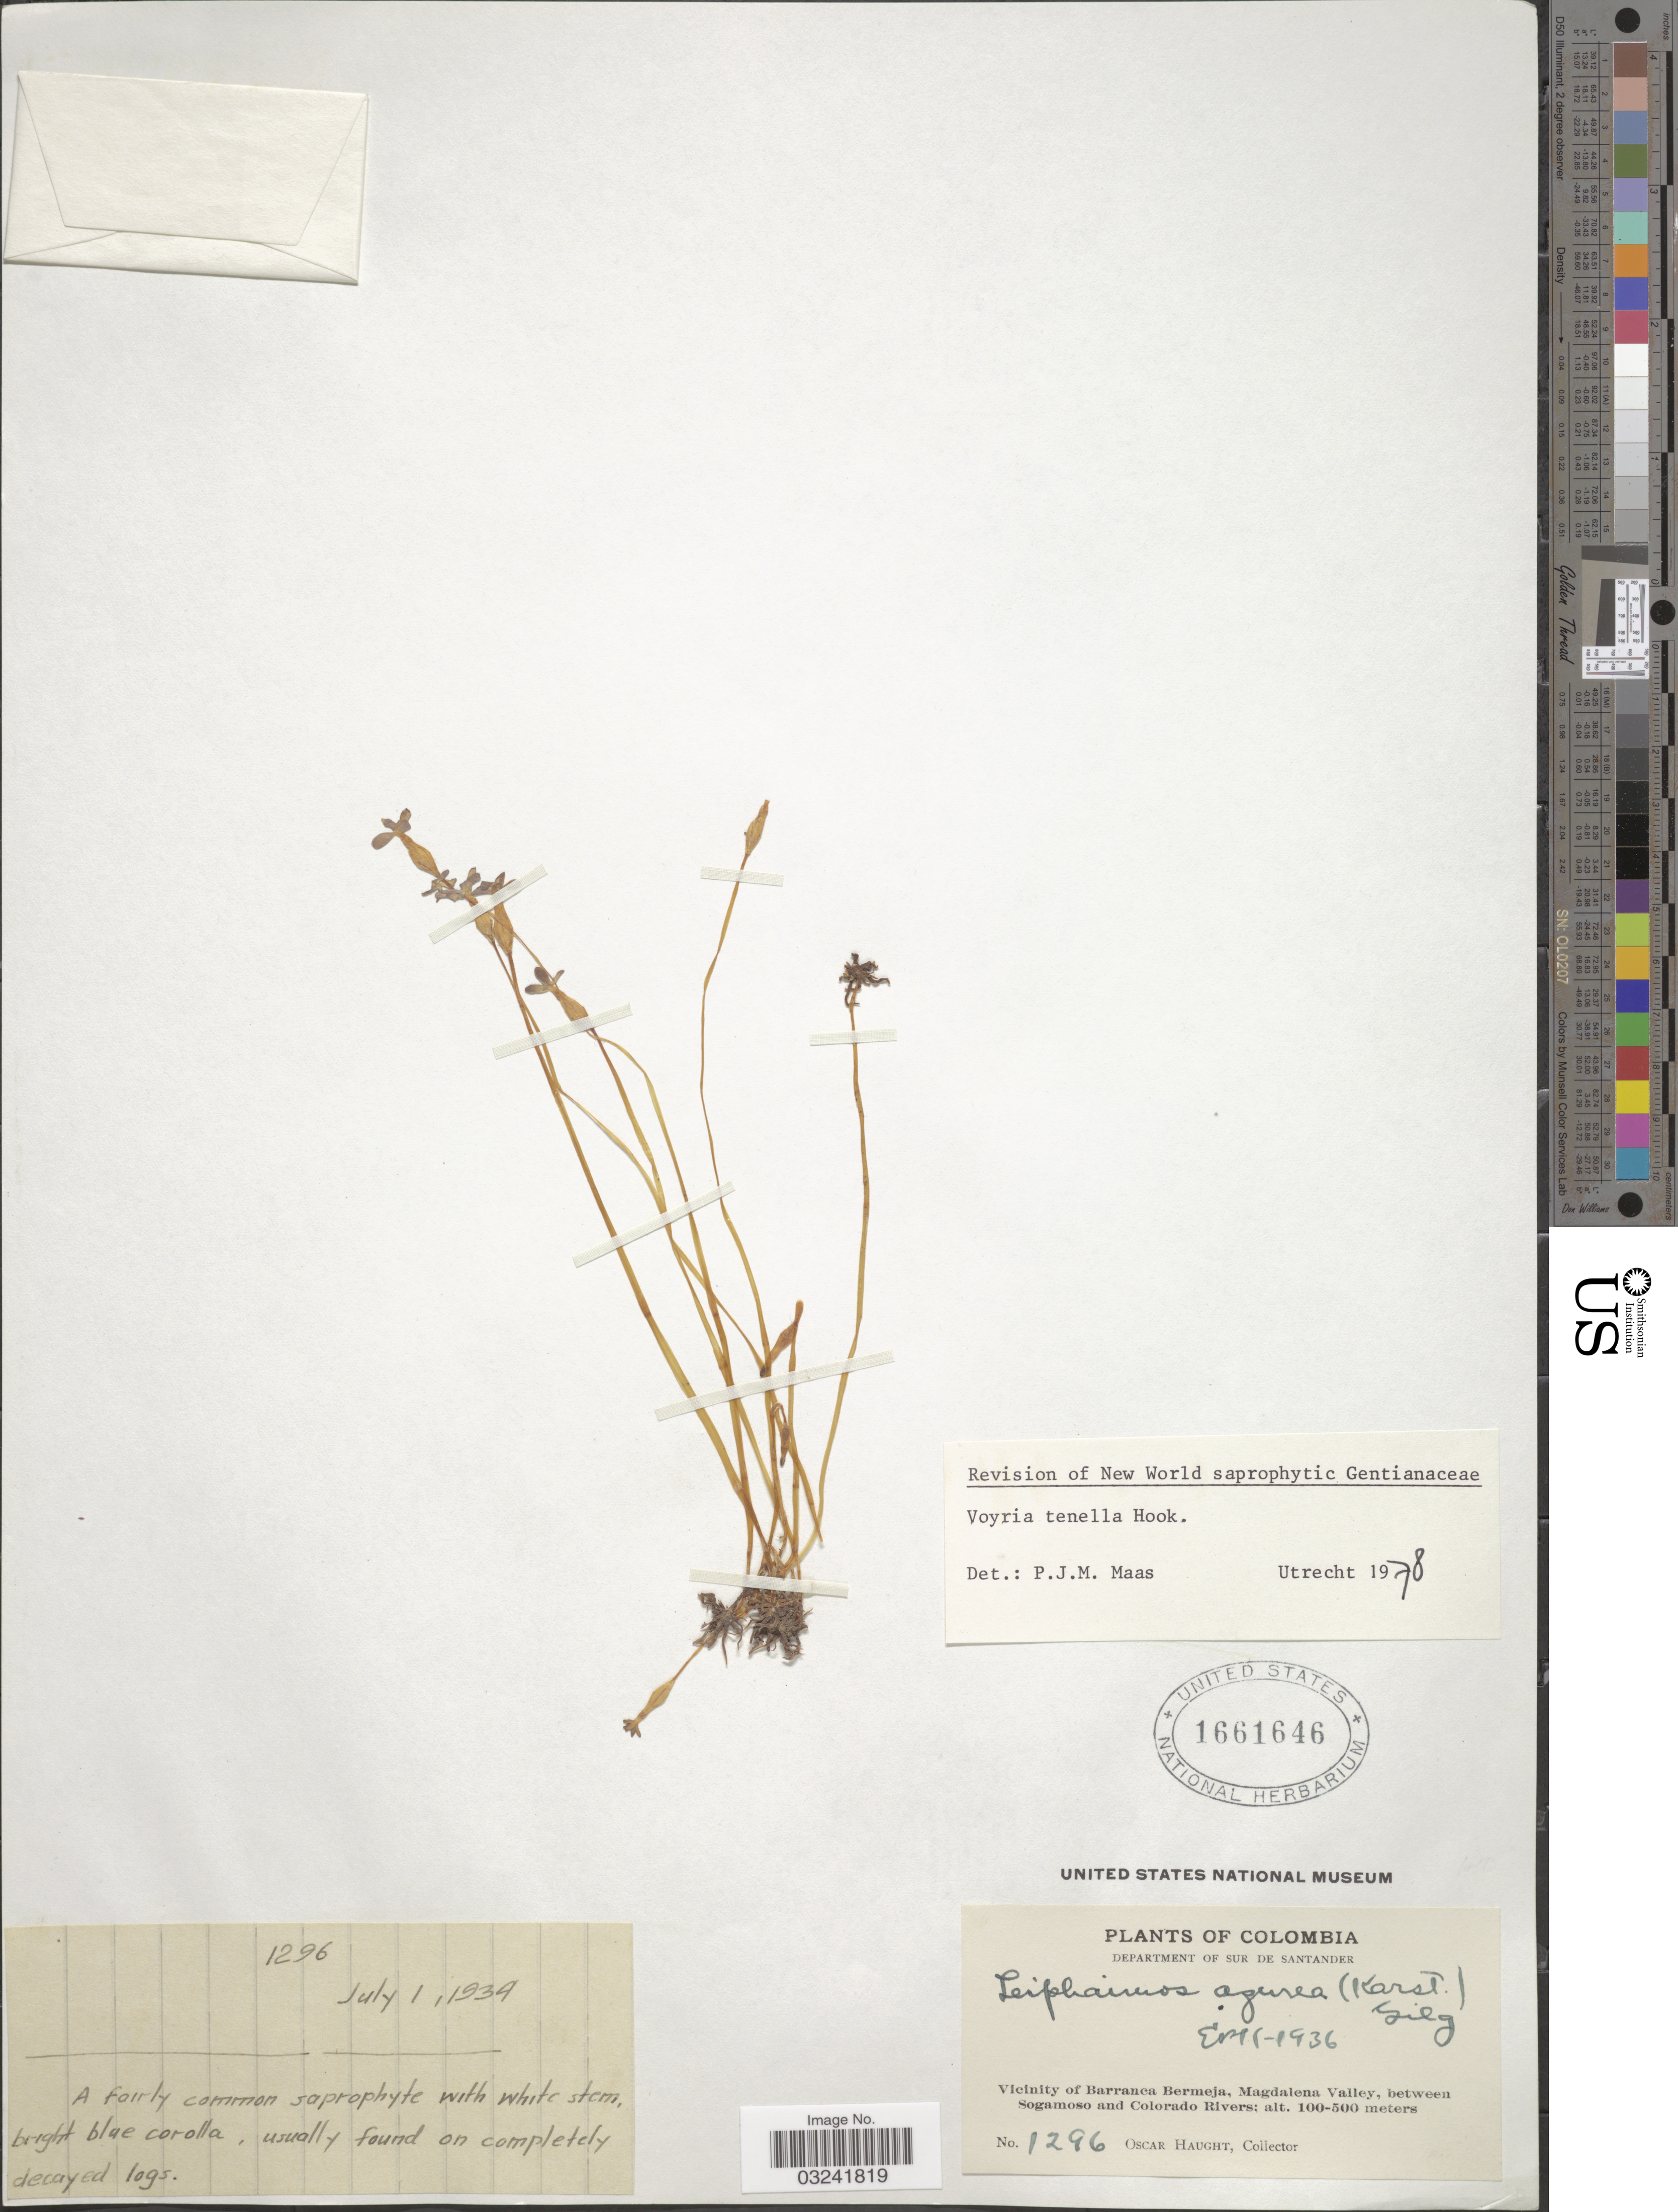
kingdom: Plantae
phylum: Tracheophyta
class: Magnoliopsida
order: Gentianales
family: Gentianaceae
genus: Voyria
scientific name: Voyria tenella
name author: Guilding ex Hook.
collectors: O. Haught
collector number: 1296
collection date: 1934-07-01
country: Colombia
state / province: Santander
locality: Department of Sur de Santander, Vicinity of Barranca Bermeja, Magdalena Valley, between Sogamoso and Colorado Rivers.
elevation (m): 100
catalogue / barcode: US 1661646